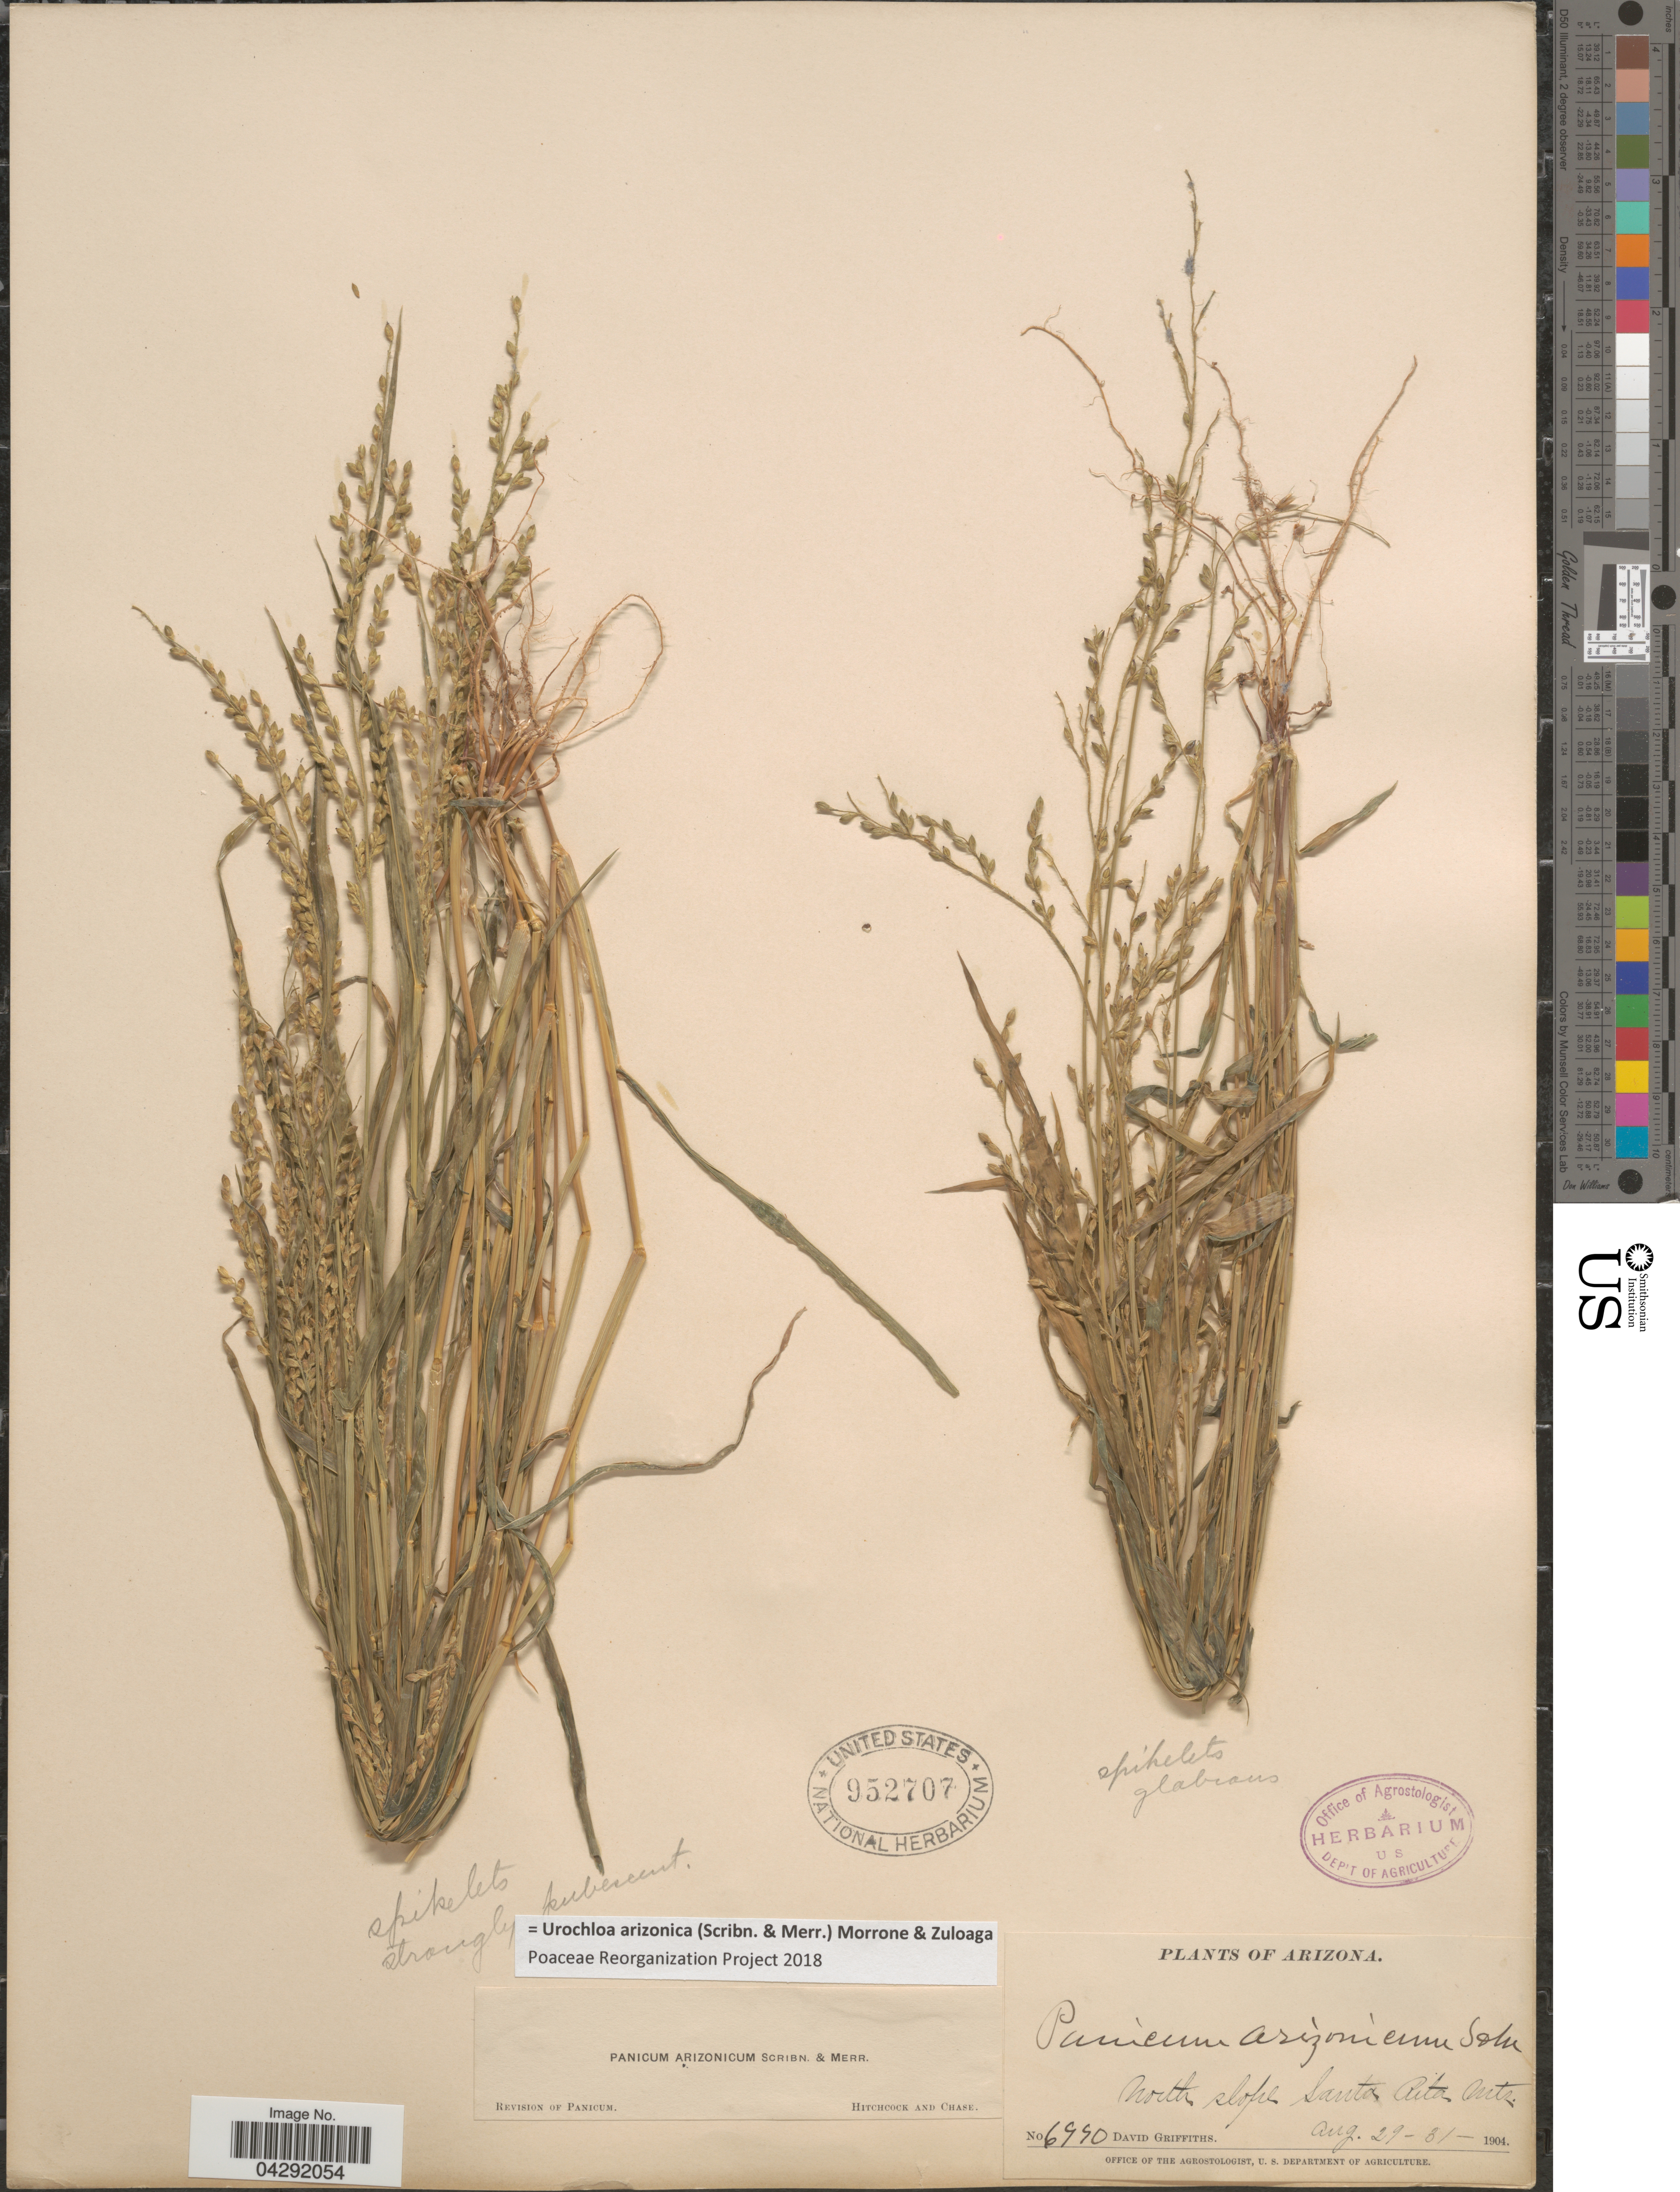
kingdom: Plantae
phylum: Tracheophyta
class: Liliopsida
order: Poales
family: Poaceae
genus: Urochloa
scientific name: Urochloa arizonica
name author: (Scribn. & Merr.) Morrone & Zuloaga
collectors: D. Griffiths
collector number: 6990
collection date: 1904-08-29/1904-08-31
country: United States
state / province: Arizona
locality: North slope Santa Rita Mts.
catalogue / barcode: US 952707